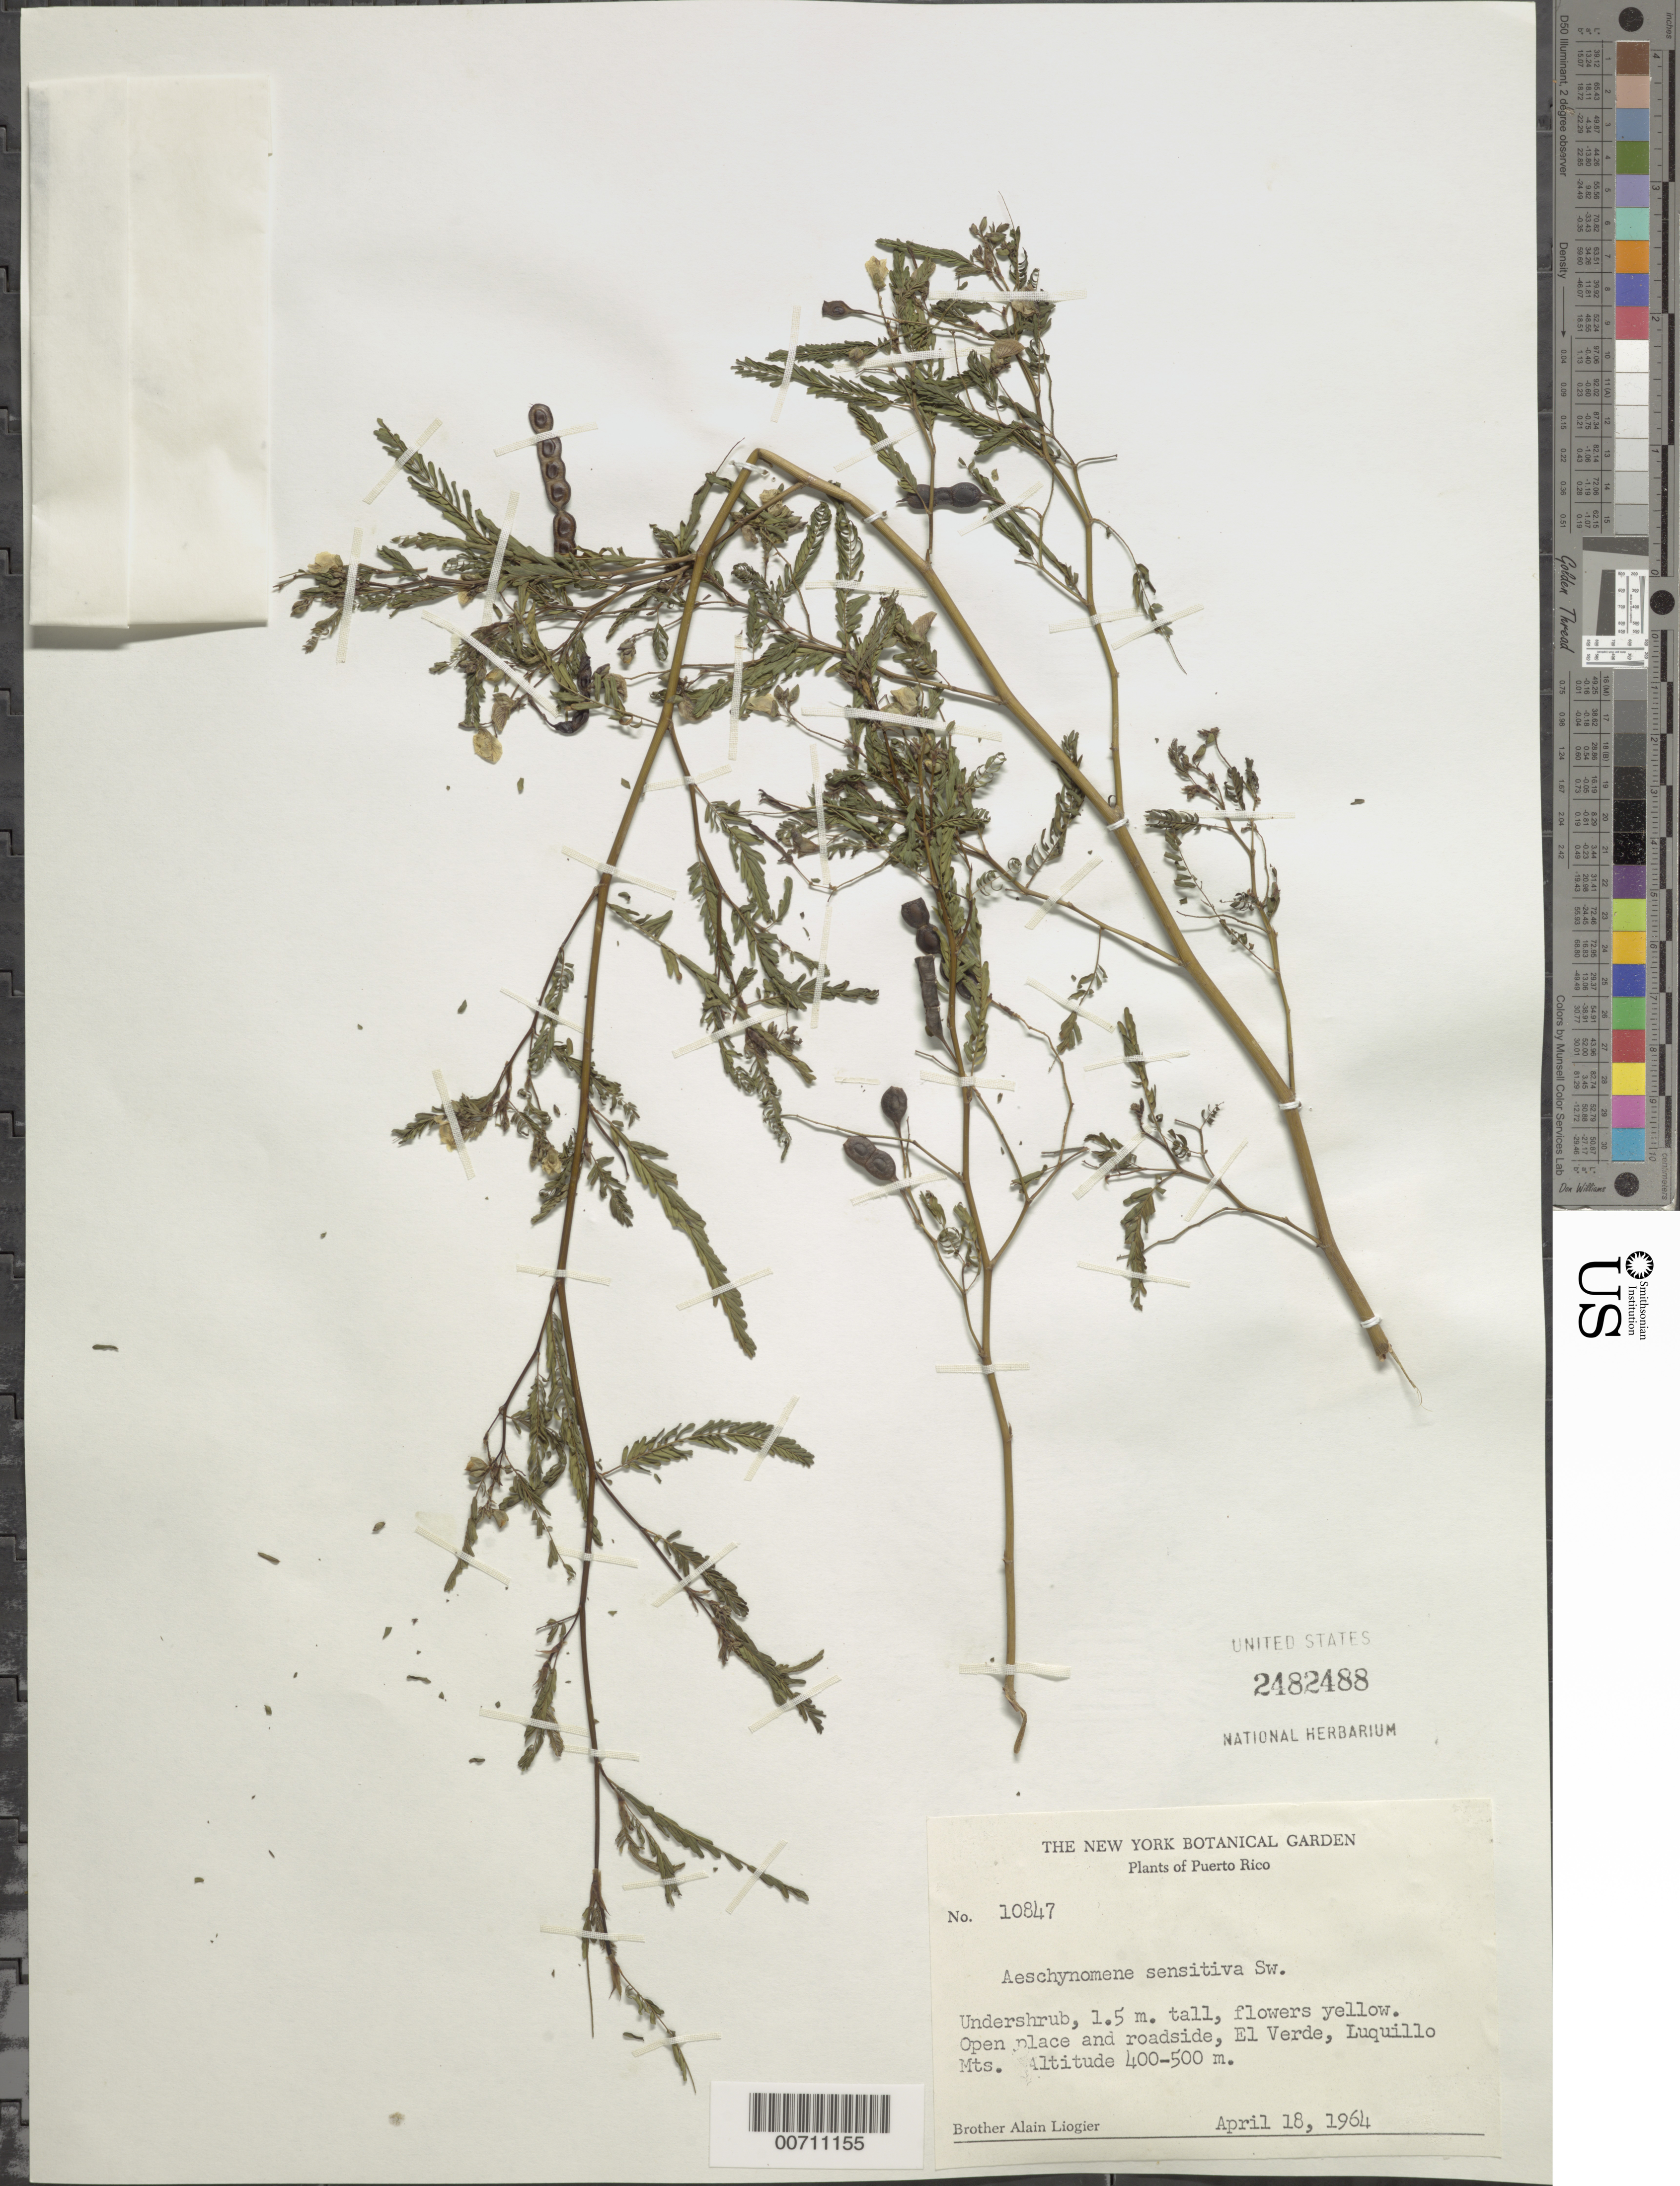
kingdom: Plantae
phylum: Tracheophyta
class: Magnoliopsida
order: Fabales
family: Fabaceae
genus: Aeschynomene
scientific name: Aeschynomene sensitiva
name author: Sw.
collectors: A. H. Liogier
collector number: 10847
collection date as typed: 18 Apr 1964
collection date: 1964-04-18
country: Puerto Rico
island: Greater Antilles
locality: El Verde, Luquillo Mts.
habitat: Open place and roadside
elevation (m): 400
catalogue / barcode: US 2482488